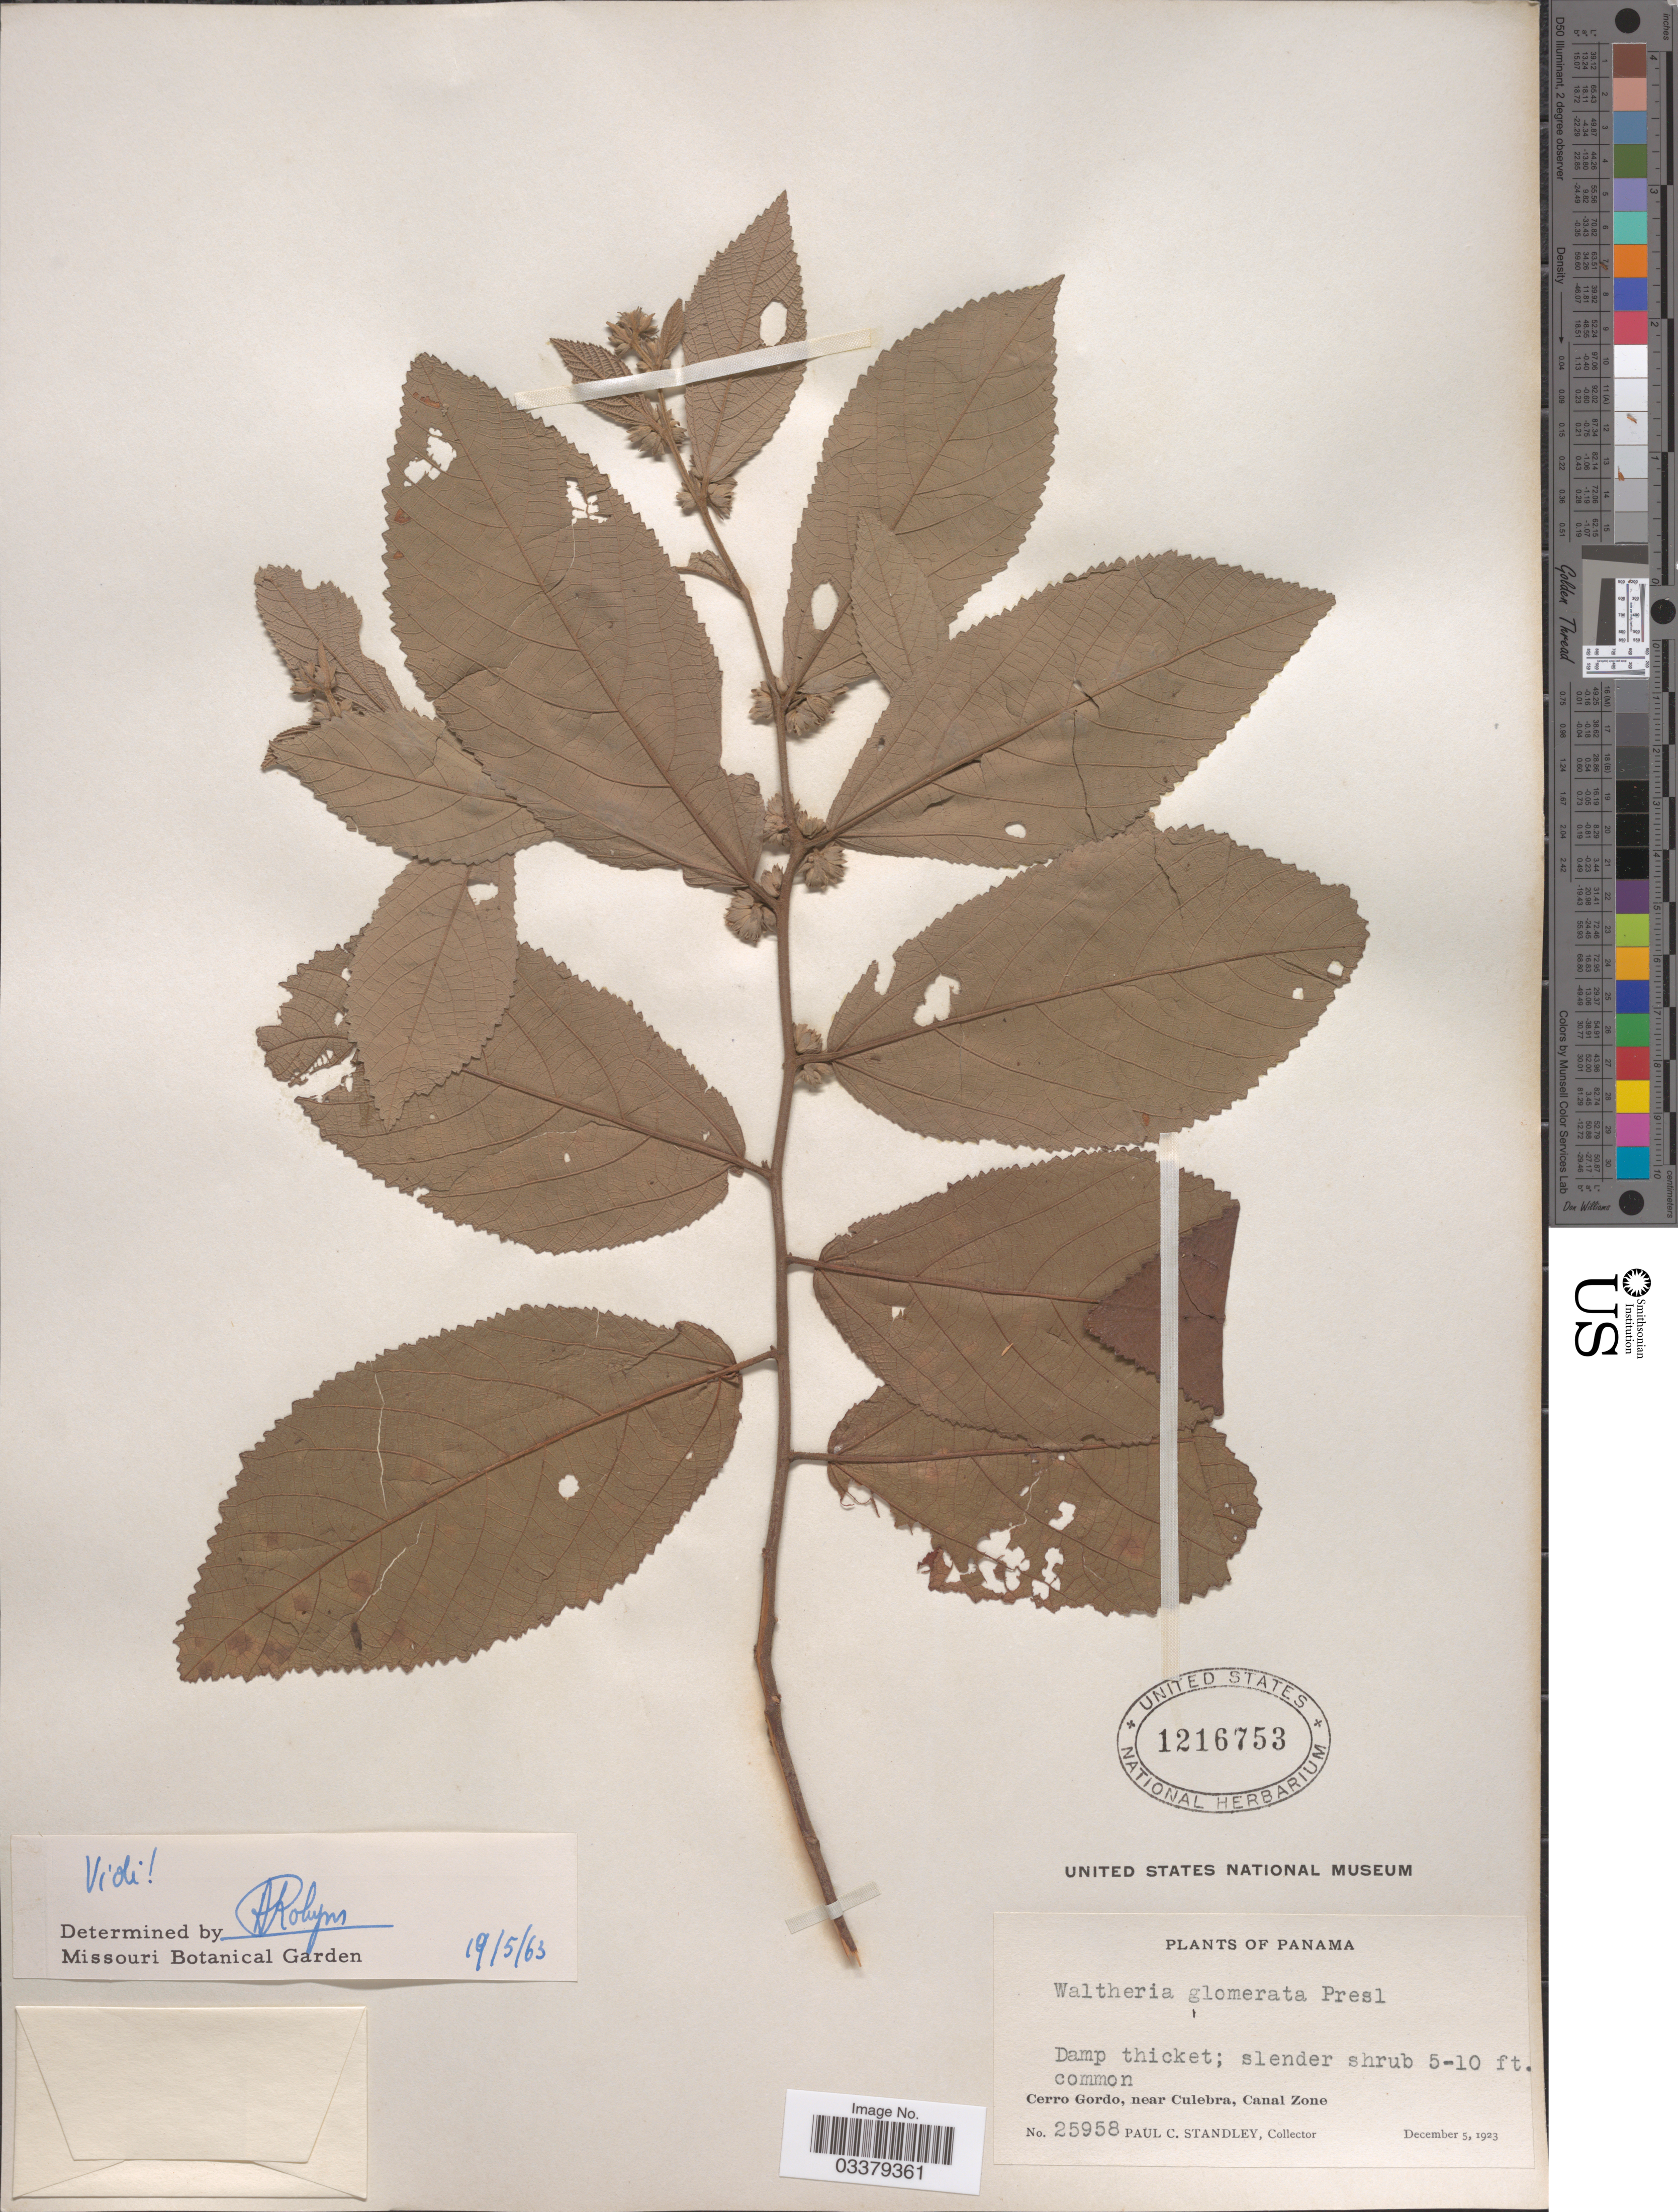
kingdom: Plantae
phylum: Tracheophyta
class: Magnoliopsida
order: Malvales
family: Malvaceae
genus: Waltheria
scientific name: Waltheria glomerata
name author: C. Presl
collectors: P. C. Standley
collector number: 25958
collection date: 1923-12-05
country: Panama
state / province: Colón / Panamá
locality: Cerro Gordo, near Culebra, Canal Zone.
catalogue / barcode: US 1216753